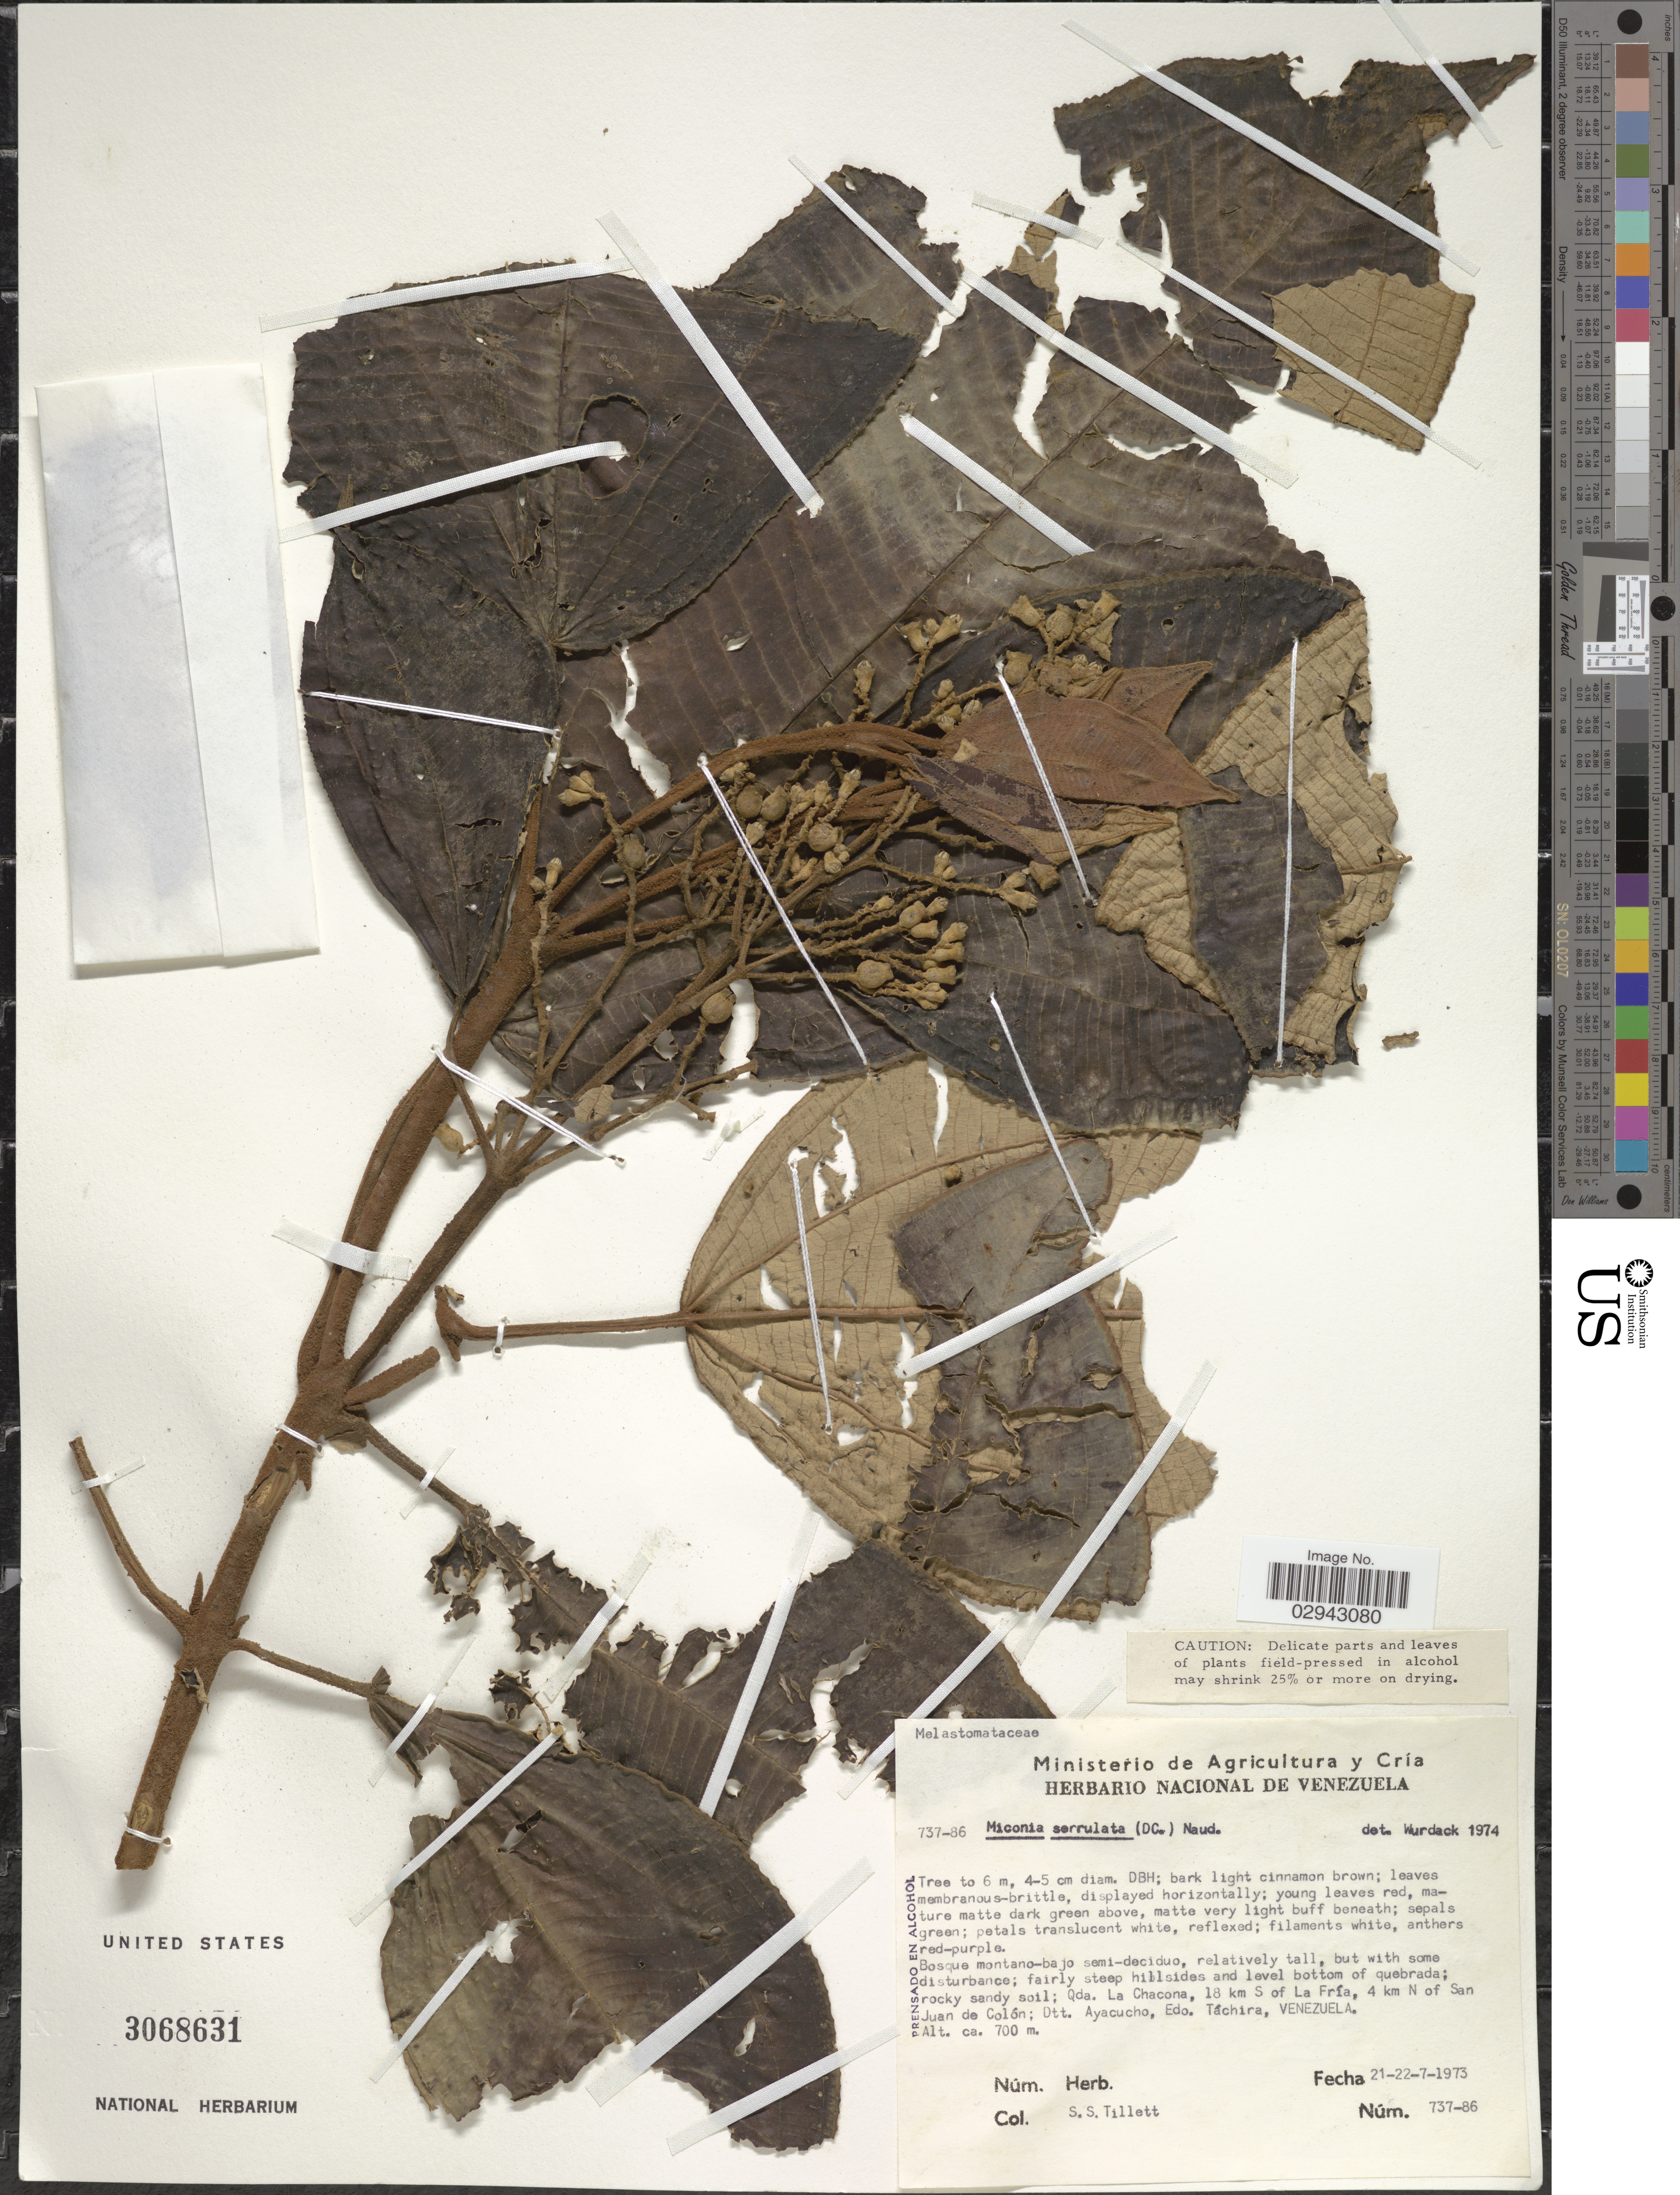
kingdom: Plantae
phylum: Tracheophyta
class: Magnoliopsida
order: Myrtales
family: Melastomataceae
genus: Miconia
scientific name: Miconia serrulata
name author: (DC.) Naudin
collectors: S. S. Tillett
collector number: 737-86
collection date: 1973-07-21/1973-07-22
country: Venezuela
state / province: Tachira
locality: Qda. La Chacona, 18 km S of La Fría, 4 km N of San Juan de Colón; Dtt. Ayacucho, Edo. Táchira.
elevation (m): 700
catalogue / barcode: US 3068631